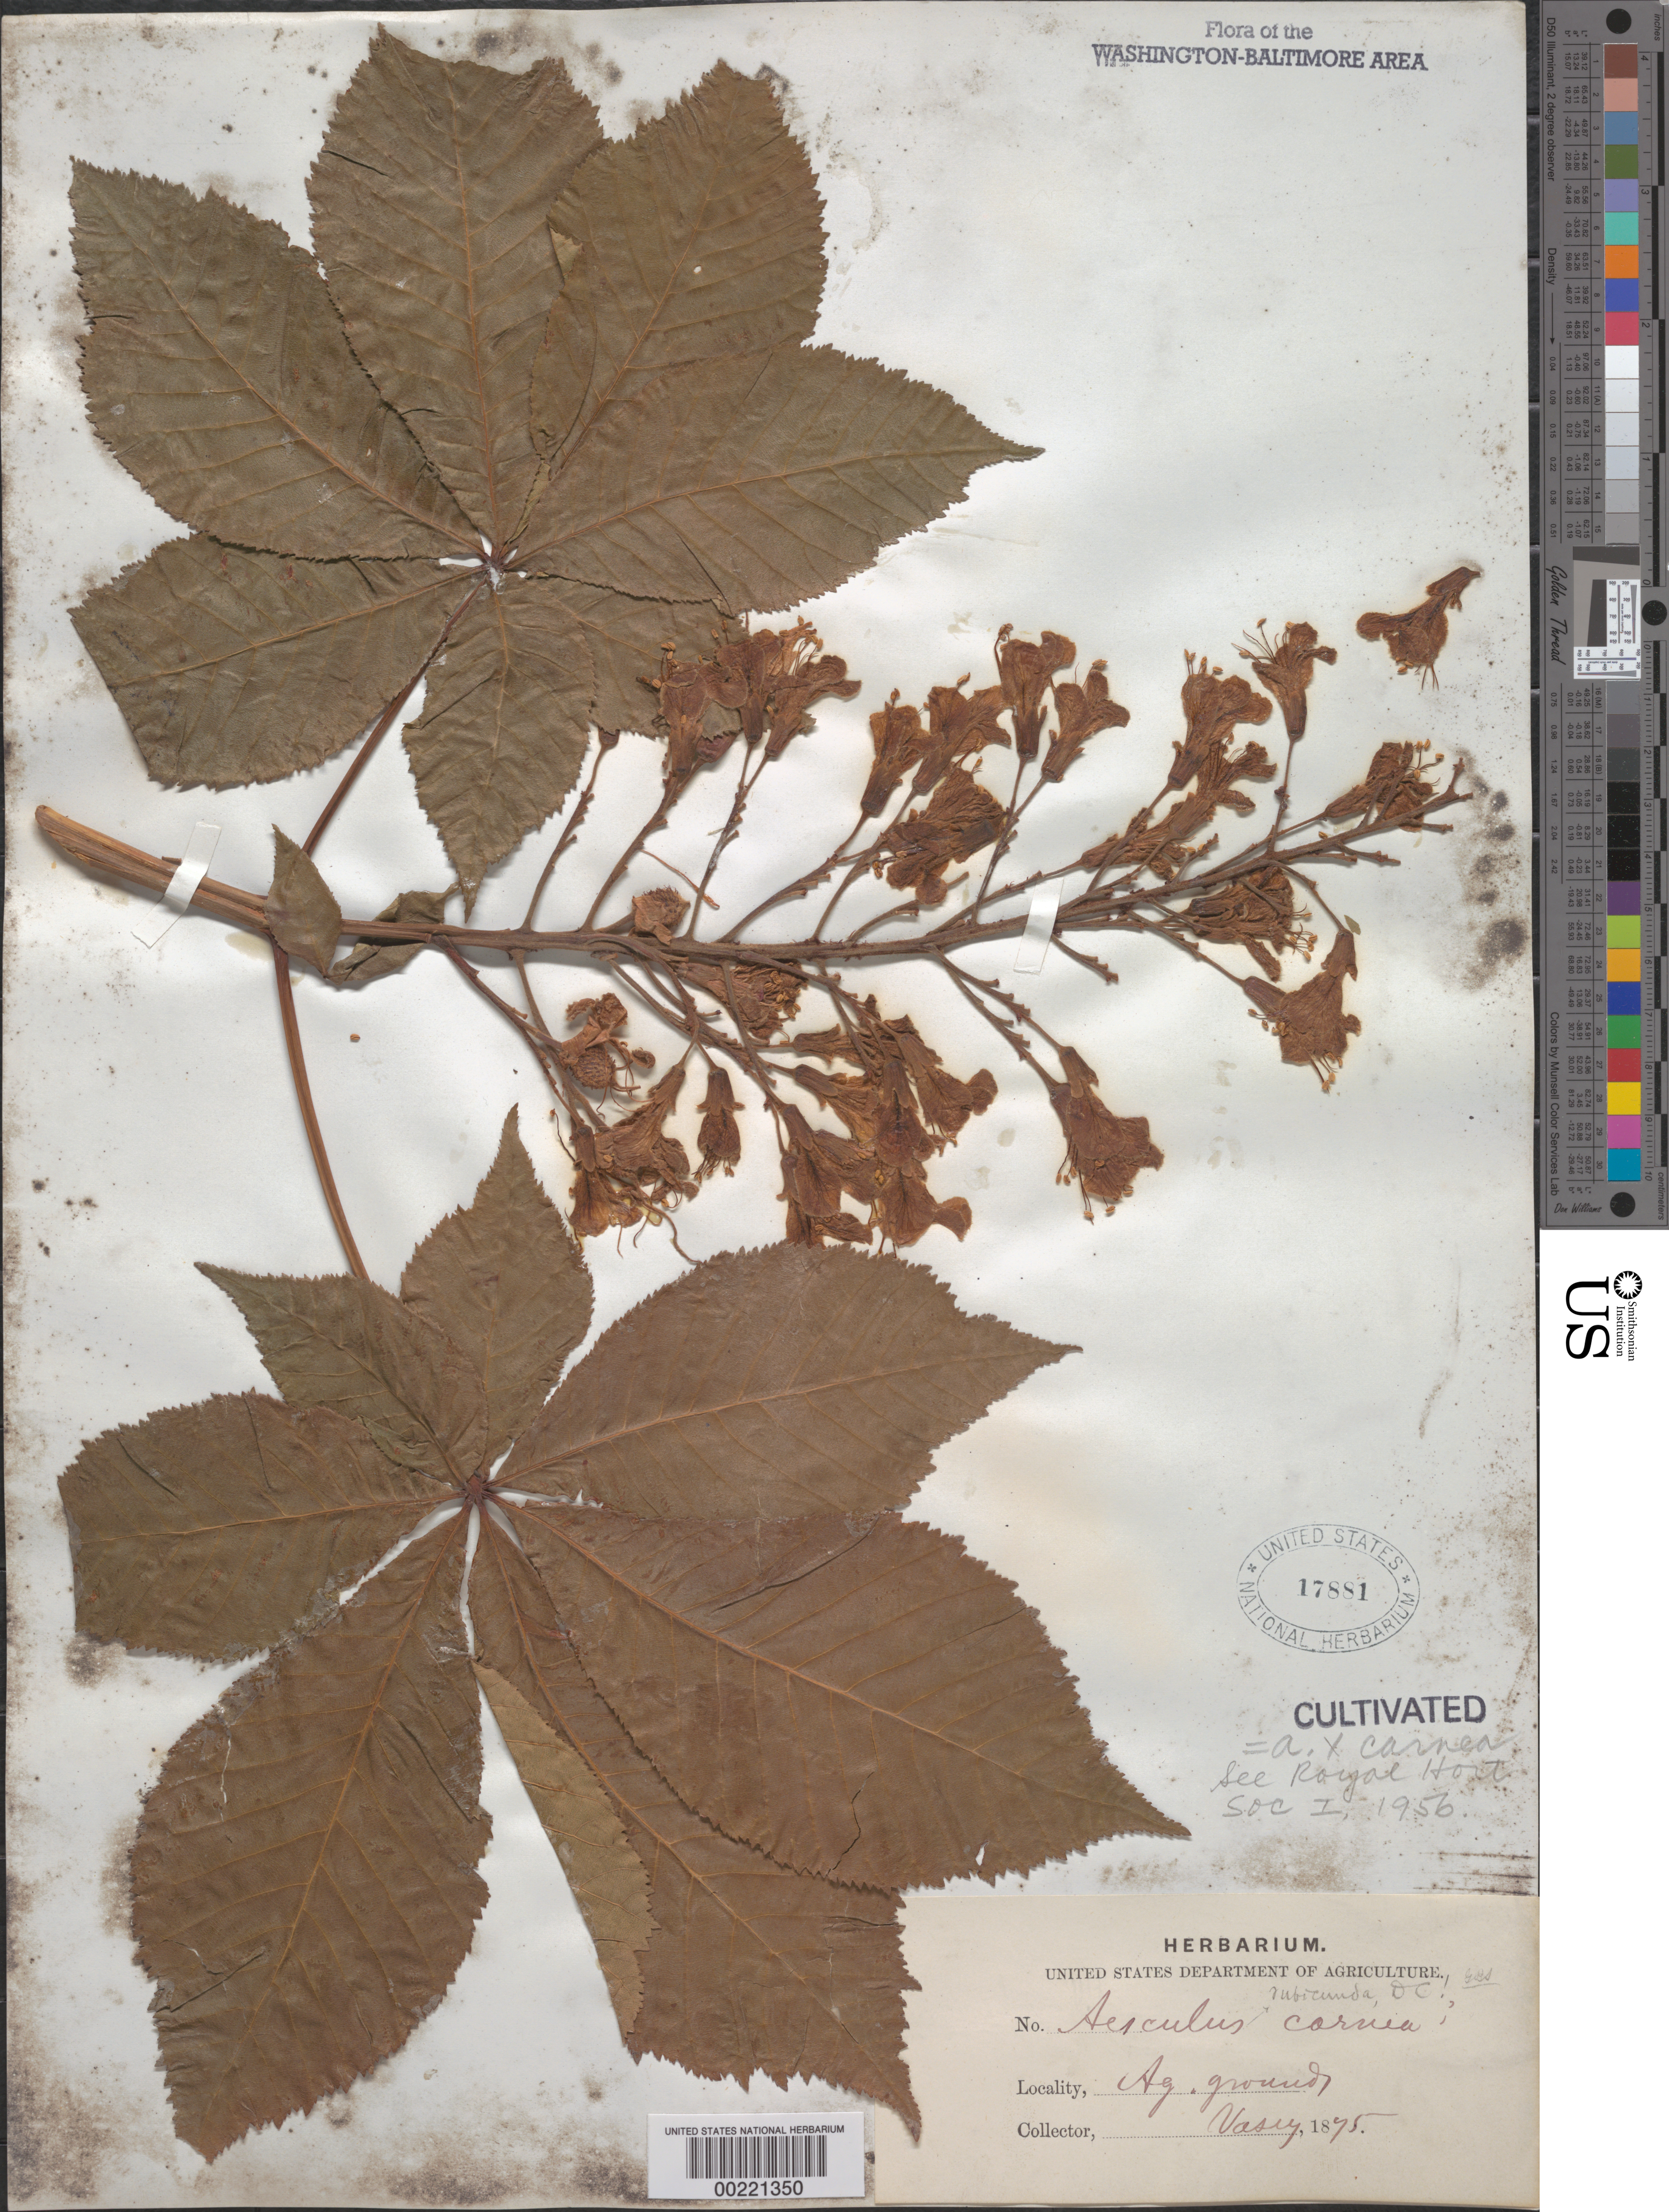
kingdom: Plantae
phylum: Tracheophyta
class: Magnoliopsida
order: Sapindales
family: Sapindaceae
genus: Aesculus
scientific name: Aesculus x carnea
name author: J. Zeyh.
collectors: G. R. Vasey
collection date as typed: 1875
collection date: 1875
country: United States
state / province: District of Columbia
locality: Department of Agriculture grounds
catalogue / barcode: US 17881